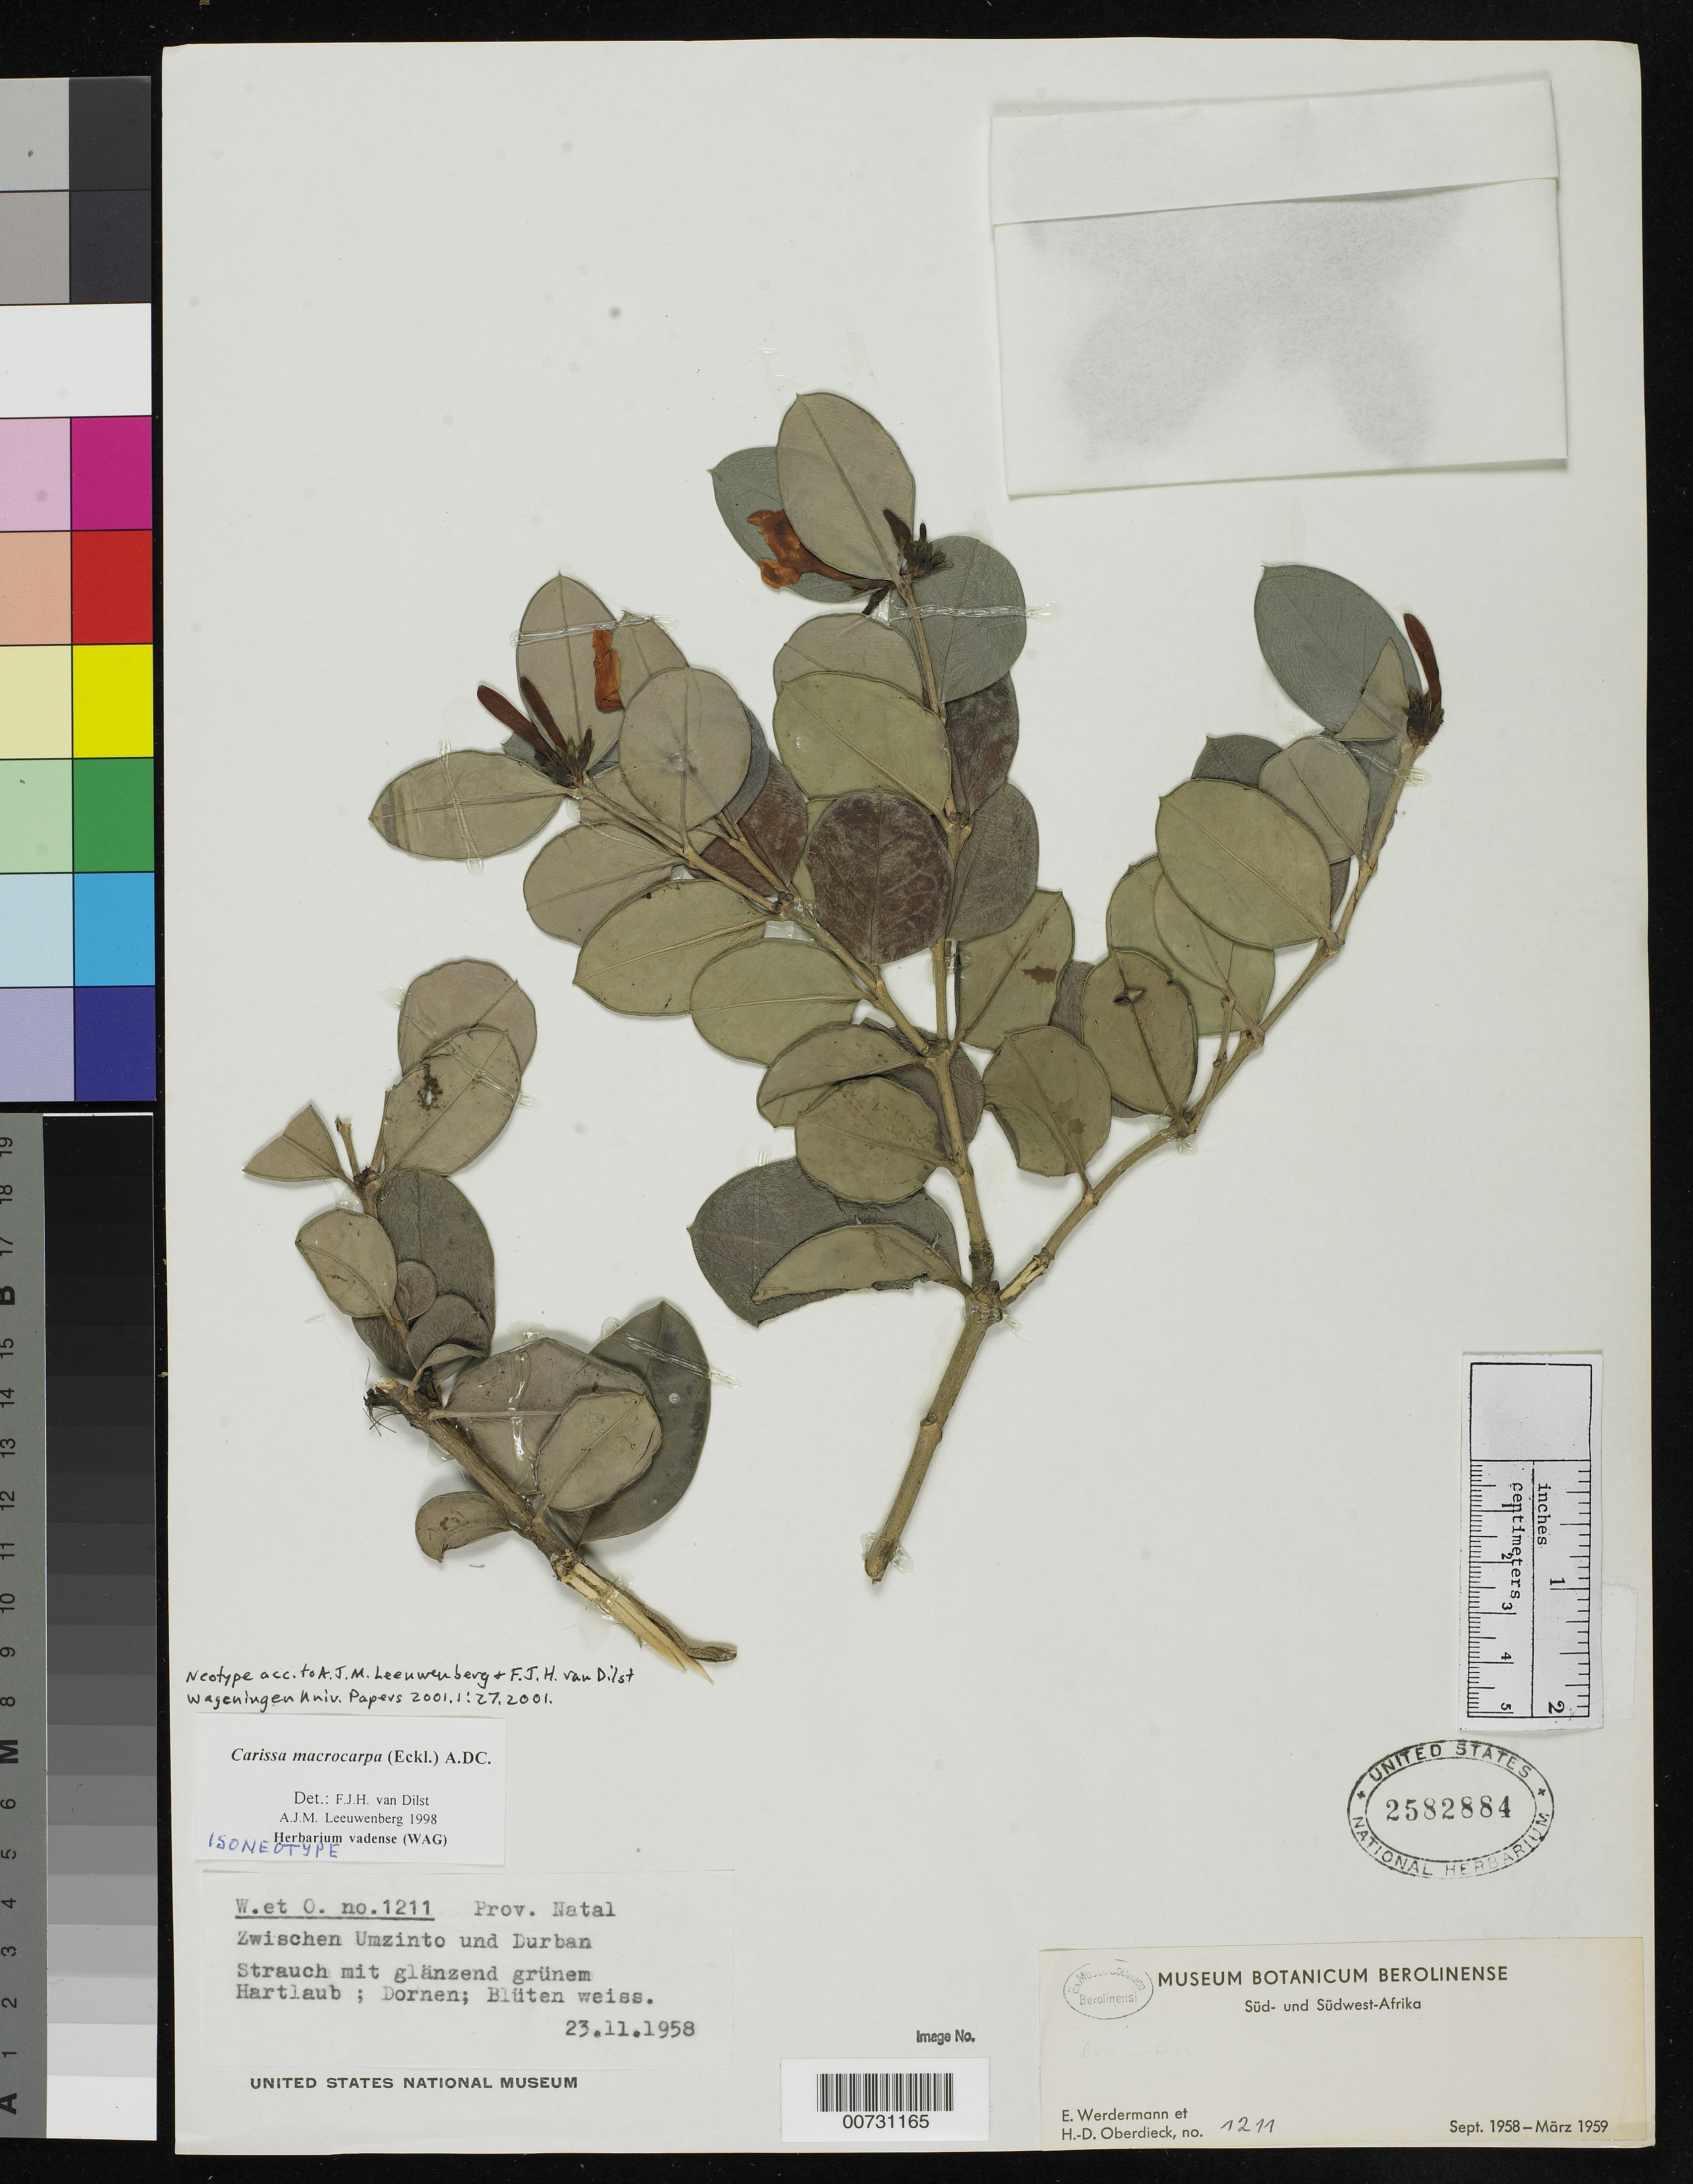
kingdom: Plantae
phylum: Tracheophyta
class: Magnoliopsida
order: Gentianales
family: Apocynaceae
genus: Arduina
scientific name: Arduina macrocarpa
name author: Eckl.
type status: Isoneotype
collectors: E. Werdermann & H. Oberdieck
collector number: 1211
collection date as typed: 23 Nov 1958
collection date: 1958-11-23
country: South Africa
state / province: KwaZulu-Natal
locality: Zwischen Umzinto und Durban.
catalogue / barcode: US 2582884